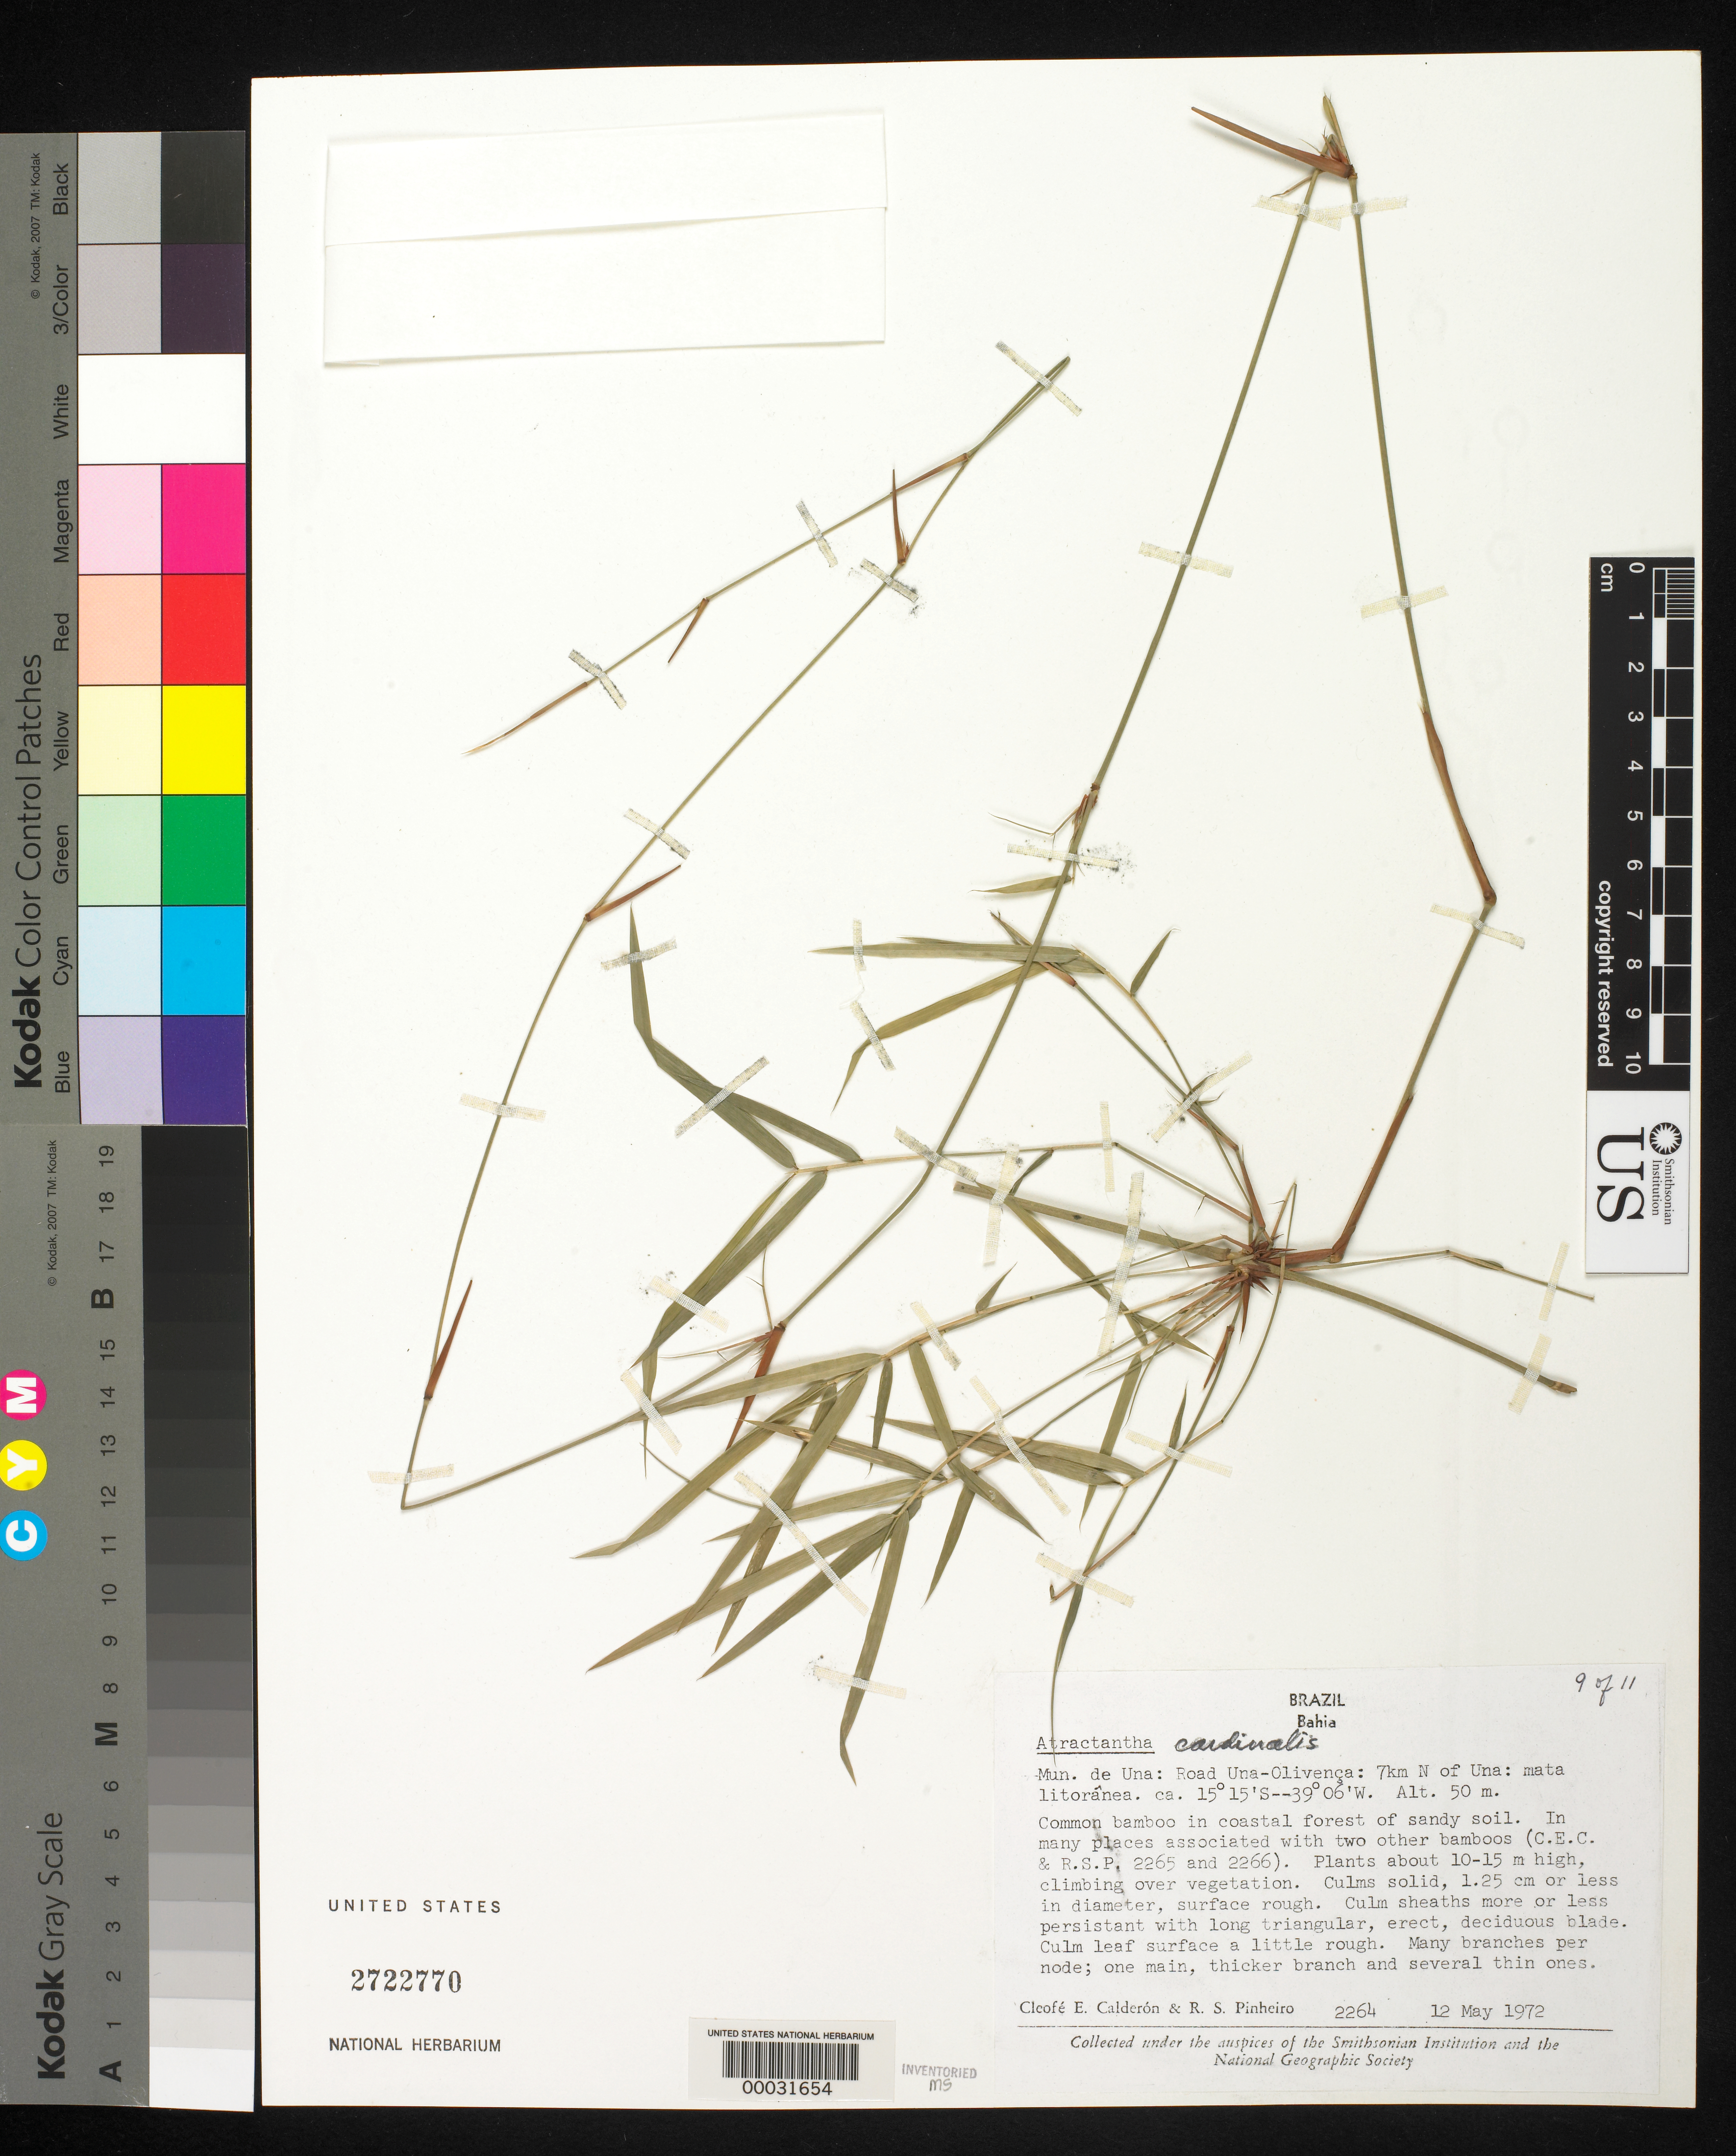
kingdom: Plantae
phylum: Tracheophyta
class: Liliopsida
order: Poales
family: Poaceae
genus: Atractantha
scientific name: Atractantha cardinalis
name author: Judz.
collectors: C. E. Calderón & R. S. Pinheiro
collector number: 2264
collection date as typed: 12 May 1972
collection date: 1972-05-12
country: Brazil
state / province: Bahia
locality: Una, olivenca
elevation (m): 50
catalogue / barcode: US 2722770